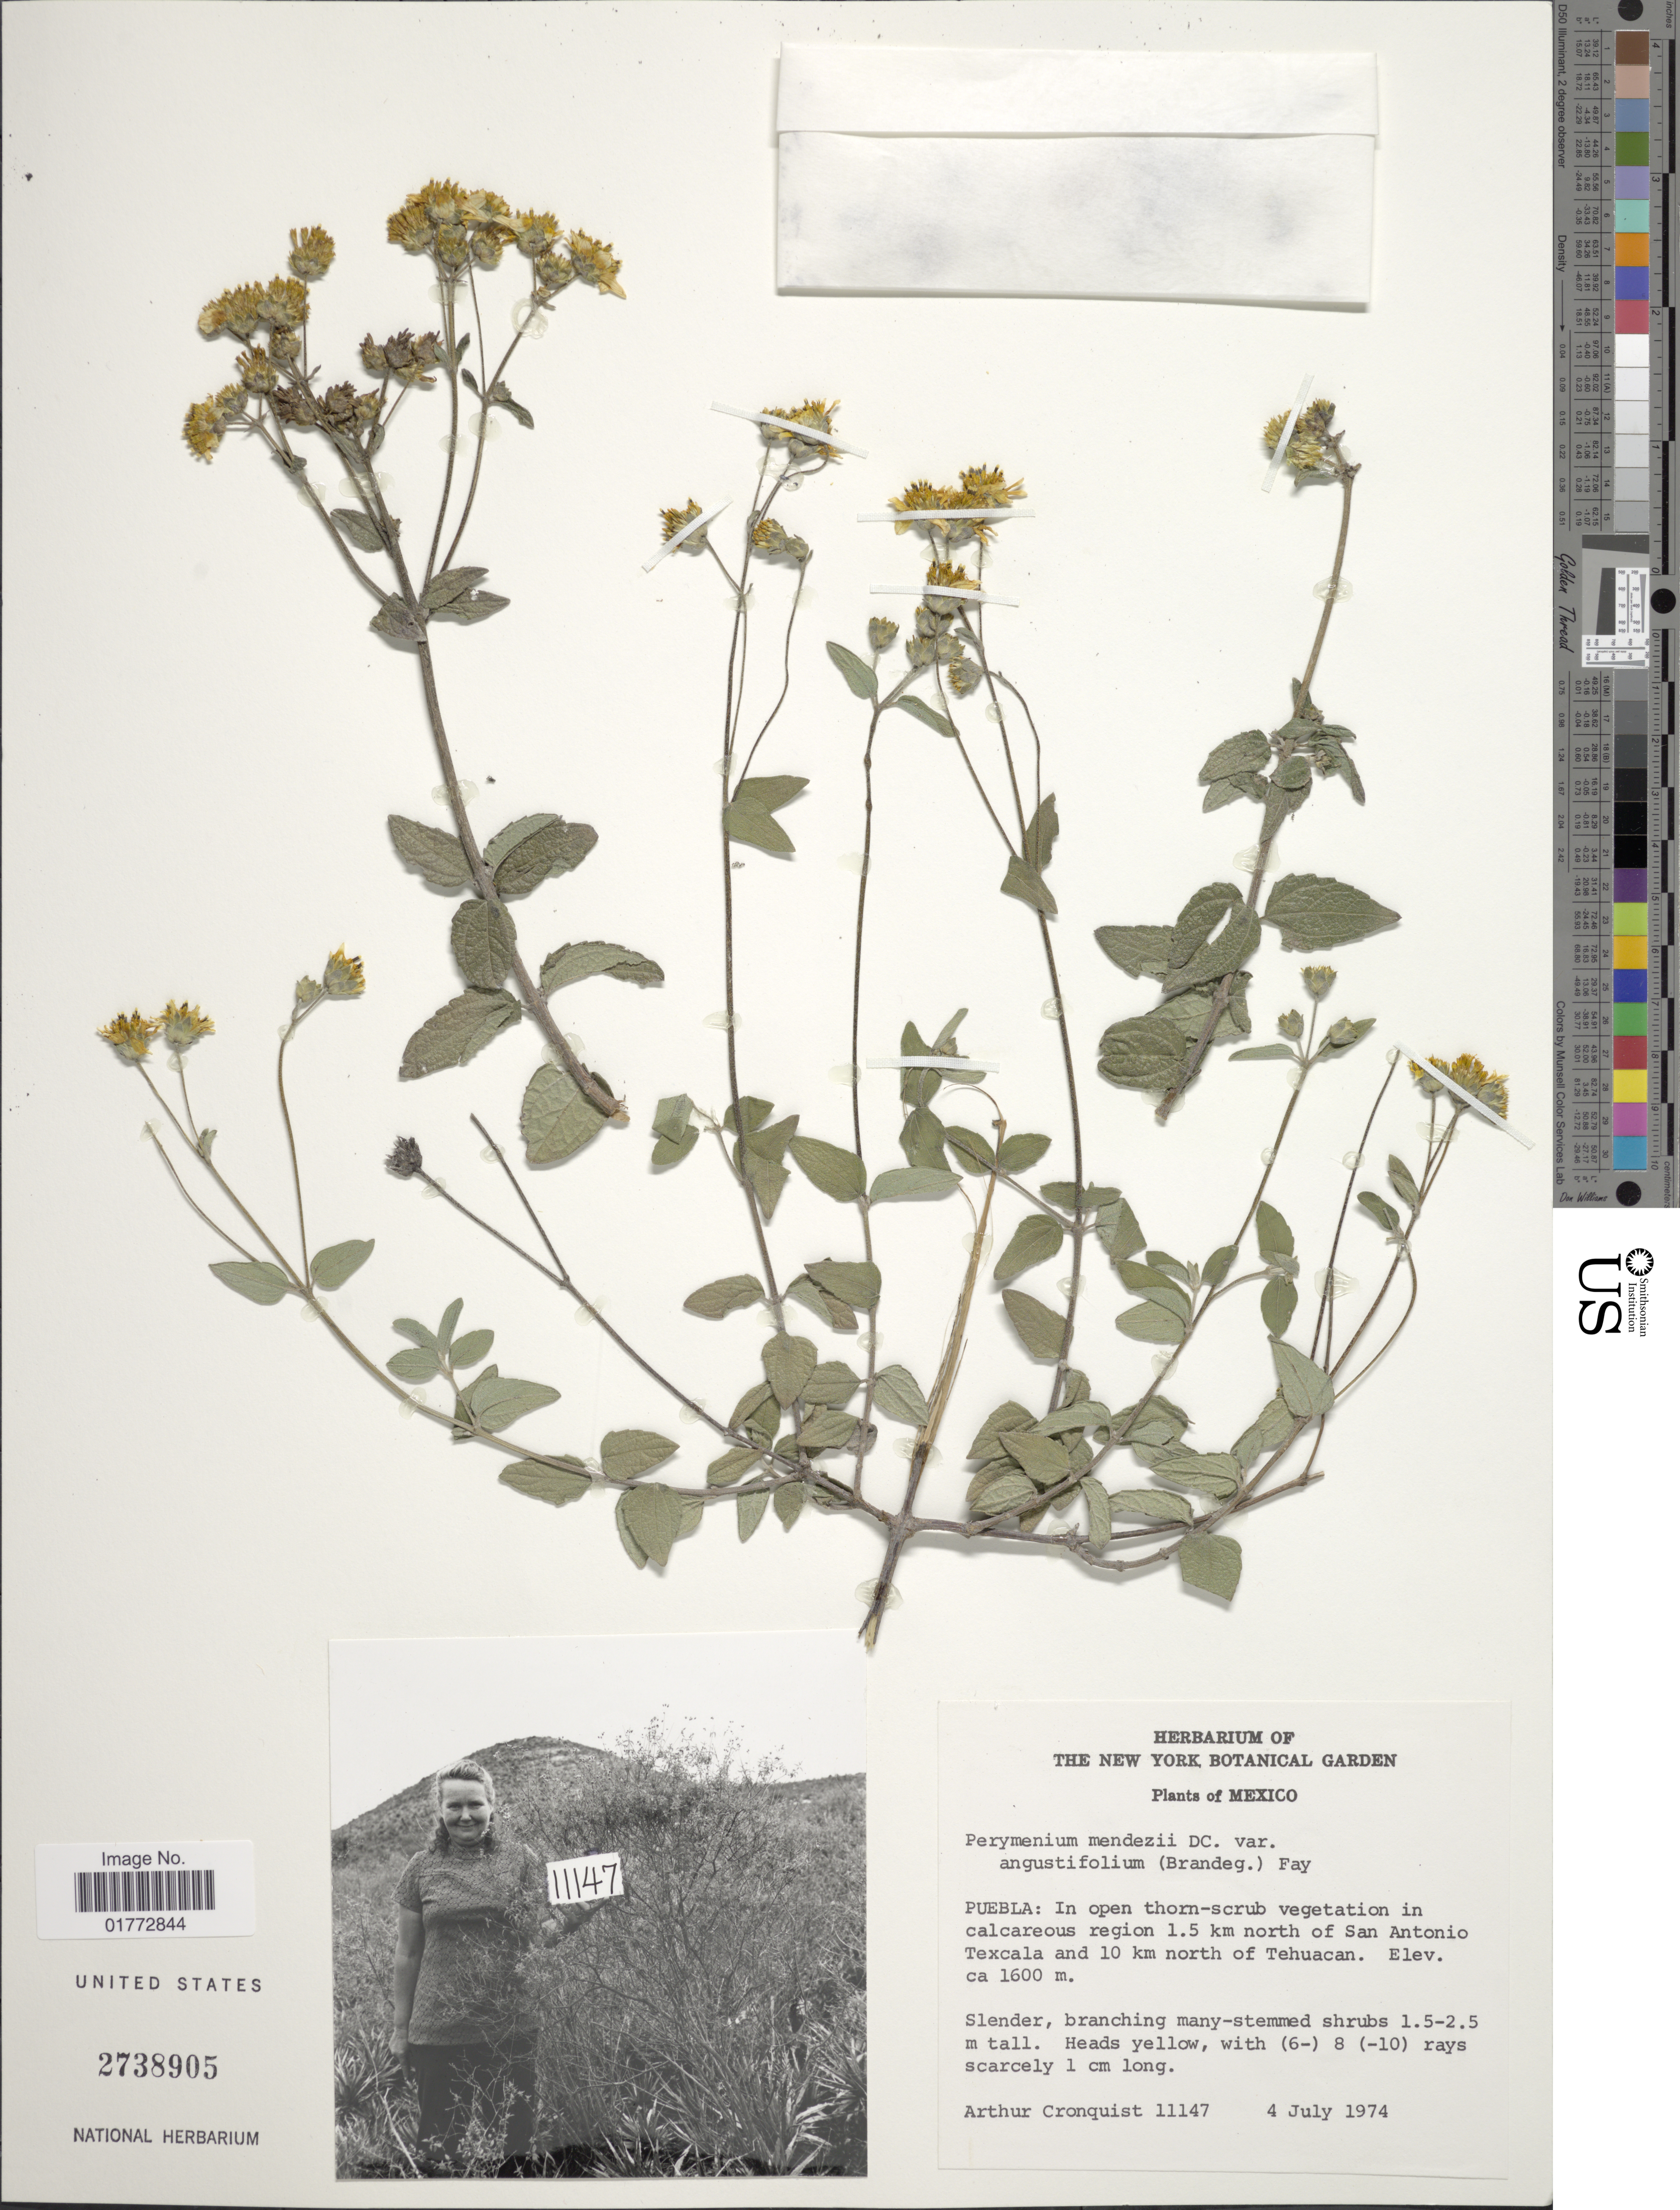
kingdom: Plantae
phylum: Tracheophyta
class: Magnoliopsida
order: Asterales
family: Asteraceae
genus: Perymenium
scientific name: Perymenium mendezii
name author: DC.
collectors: A. J. Cronquist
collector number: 11147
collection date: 1974-07-04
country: Mexico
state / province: Puebla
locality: In open - scrub vegetation in calcareous region 1.5 km north of San Antonio Texcala and 10 km north of Tehuacan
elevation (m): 1600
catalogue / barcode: US 2738905